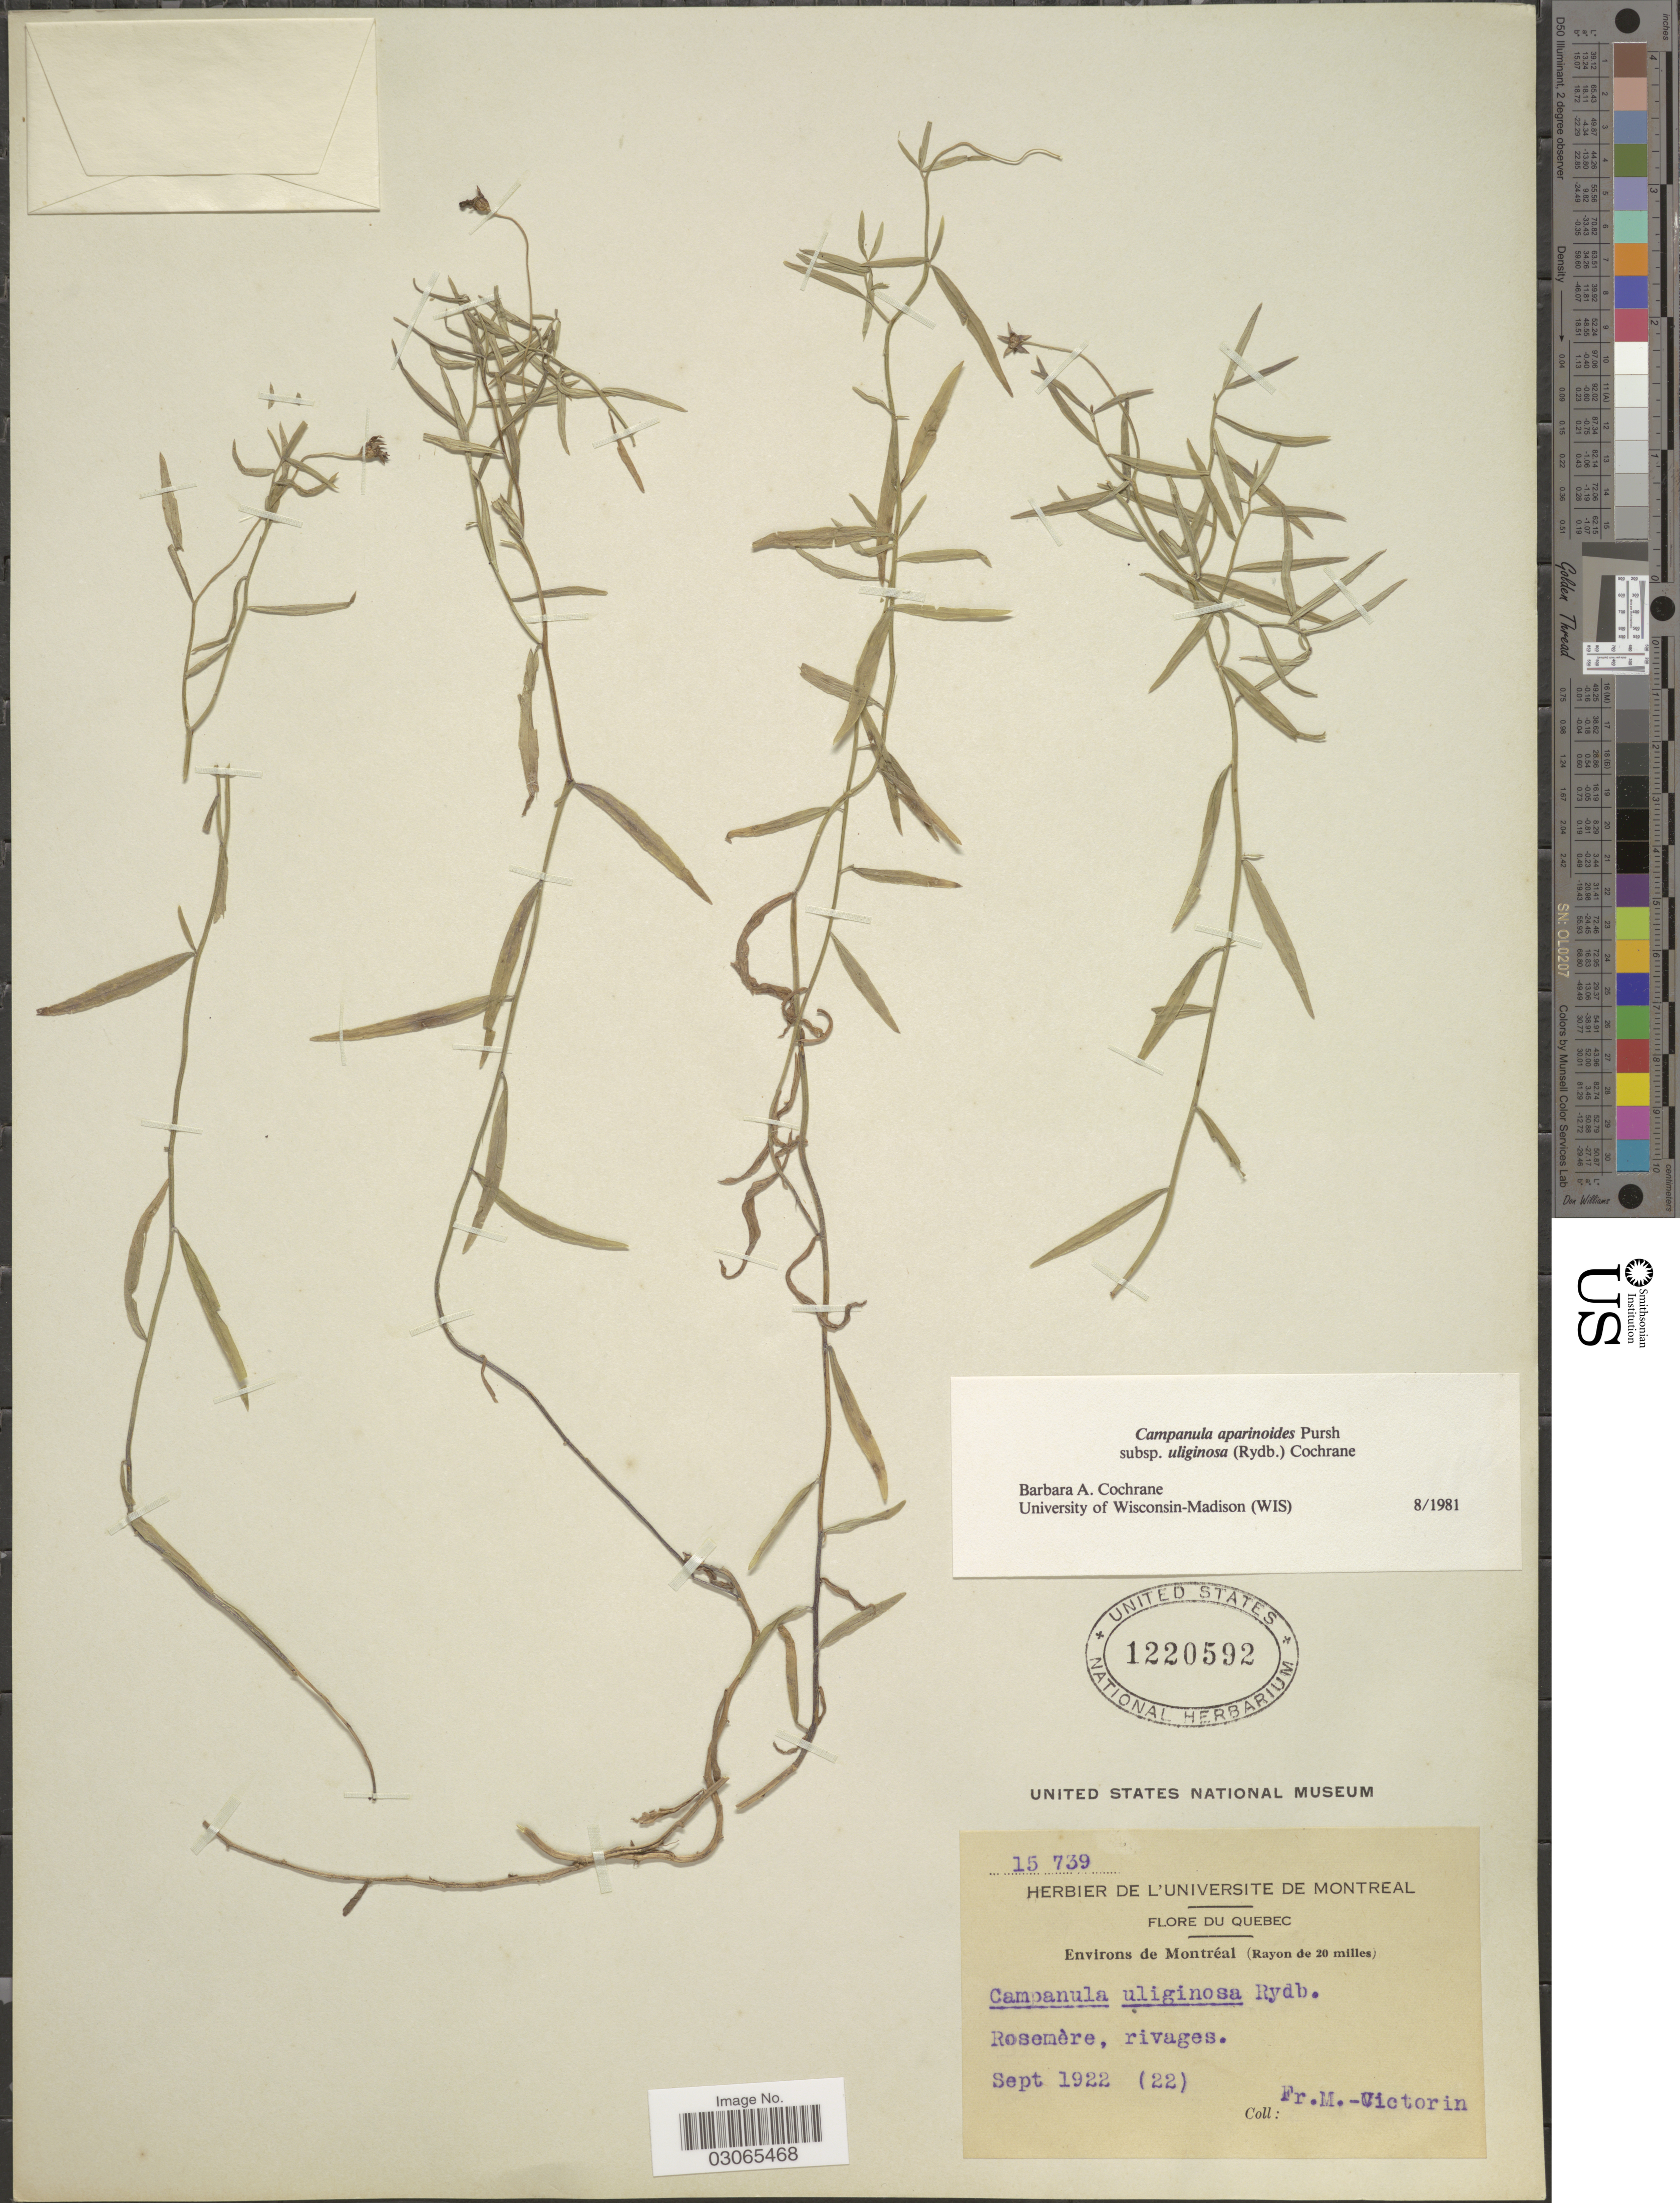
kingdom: Plantae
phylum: Tracheophyta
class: Magnoliopsida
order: Asterales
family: Campanulaceae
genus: Campanula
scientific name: Campanula aparinoides var. uliginosa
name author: (Rydb.) Gleason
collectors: F. Marie-Victorin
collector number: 15739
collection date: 1922-09-22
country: Canada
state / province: Quebec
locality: Environs de Montréal (Rayon de 20 milles). Rosemère, rivages.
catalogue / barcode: US 1220592